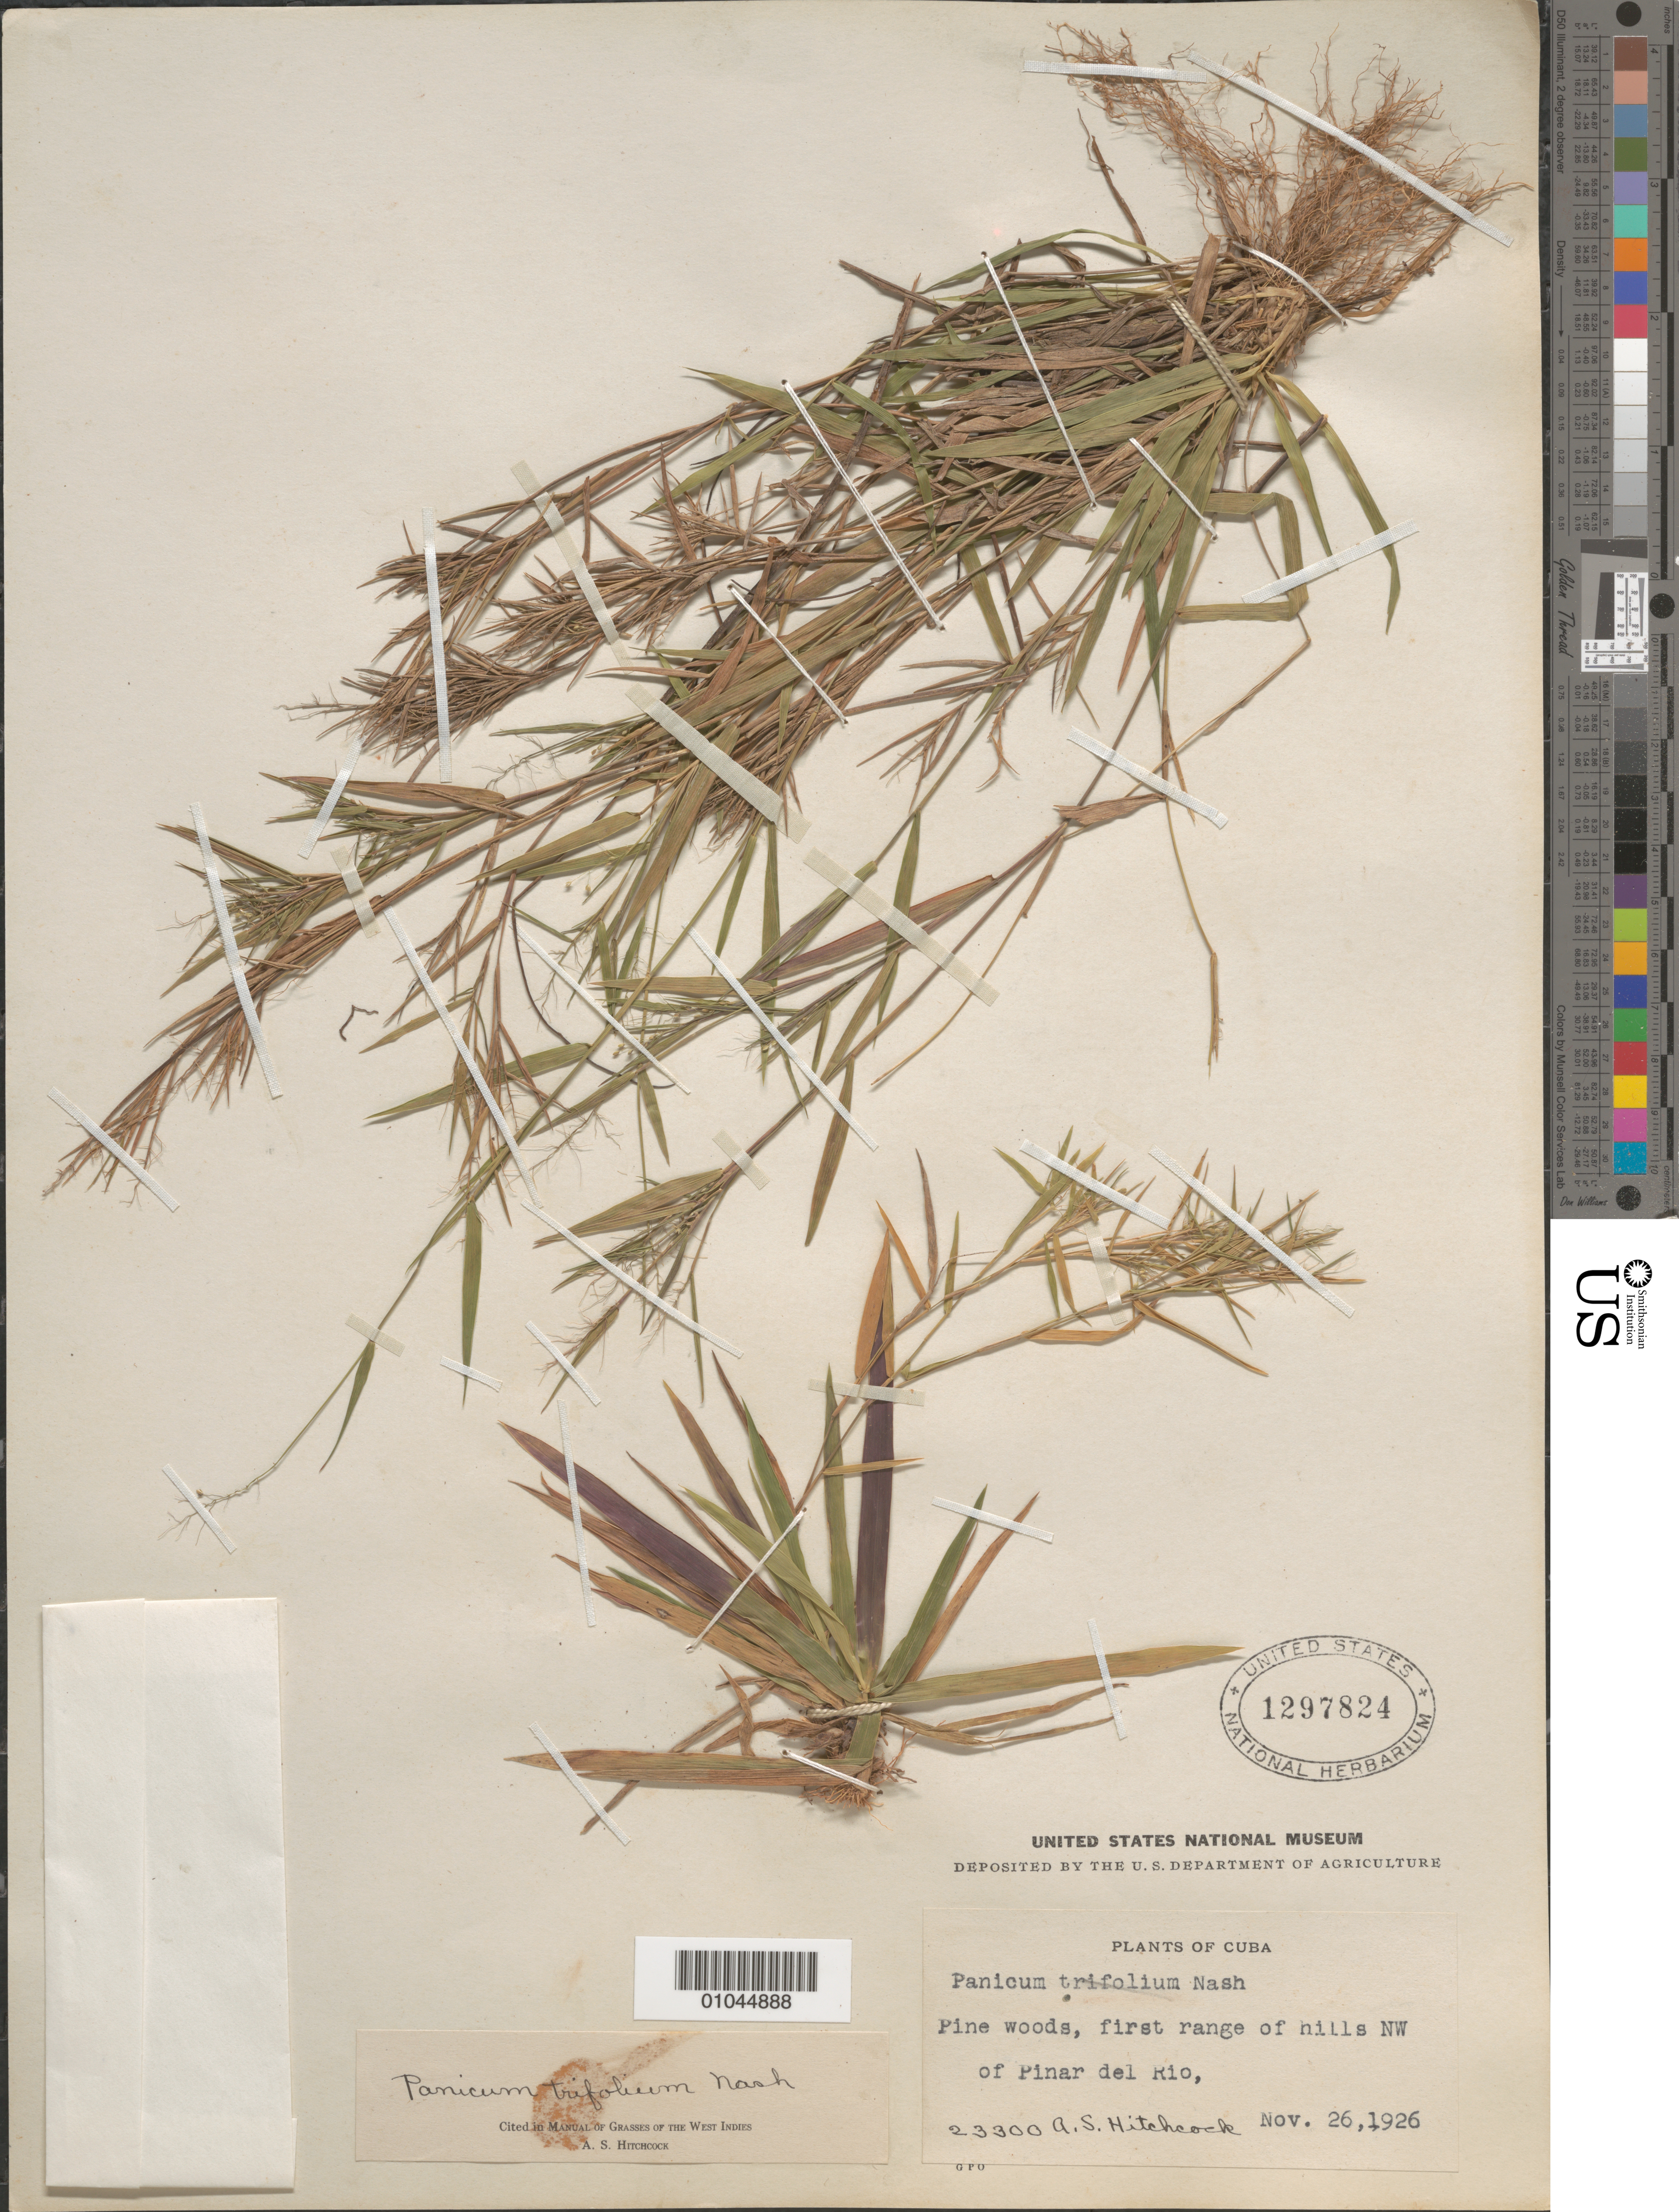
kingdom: Plantae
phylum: Tracheophyta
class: Liliopsida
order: Poales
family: Poaceae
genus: Panicum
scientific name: Panicum trichanthum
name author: Nees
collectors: A. S. Hitchcock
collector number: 23300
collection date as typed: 26 Nov 1926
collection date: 1926-11-26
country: Cuba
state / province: Pinar del Rio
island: Cuba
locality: First range of hills NW of Pinar del Rio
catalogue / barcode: US 1297824